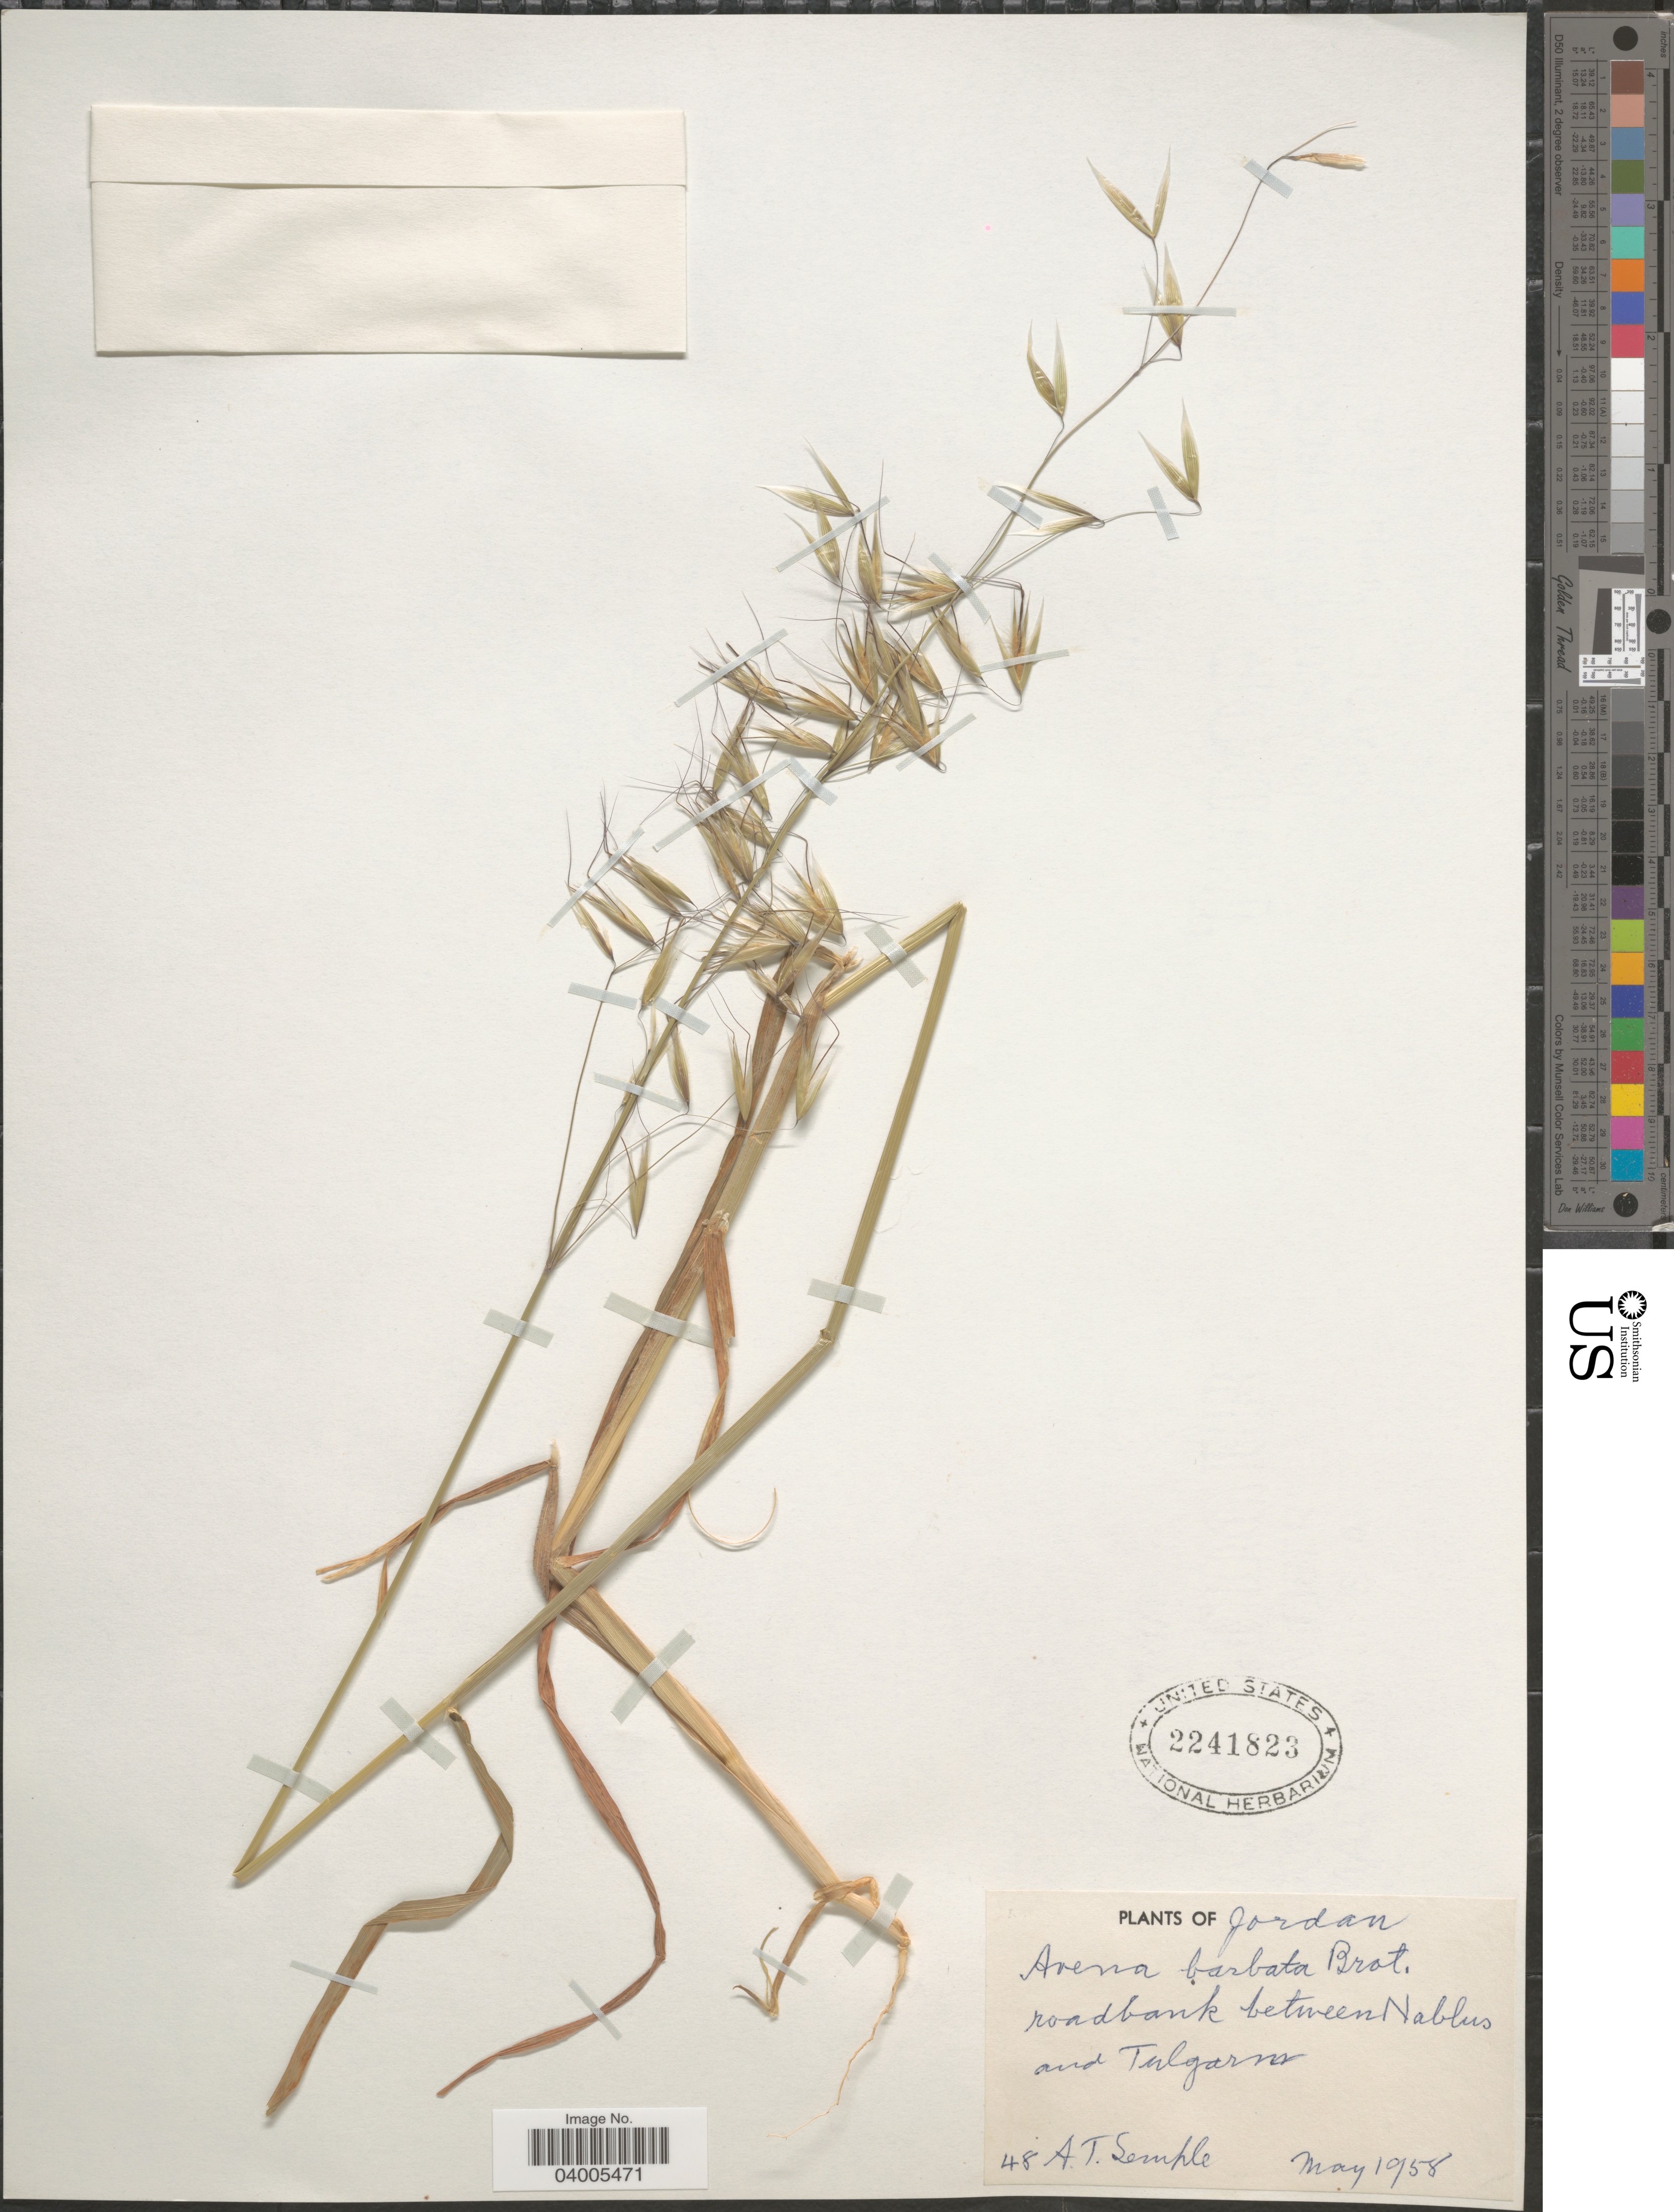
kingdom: Plantae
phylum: Tracheophyta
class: Liliopsida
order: Poales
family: Poaceae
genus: Avena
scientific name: Avena barbata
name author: Pott ex Link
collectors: A. Semple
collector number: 48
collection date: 1958-05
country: Jordan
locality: Roadbank between Nablu and Tulgarm.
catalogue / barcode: US 2241823